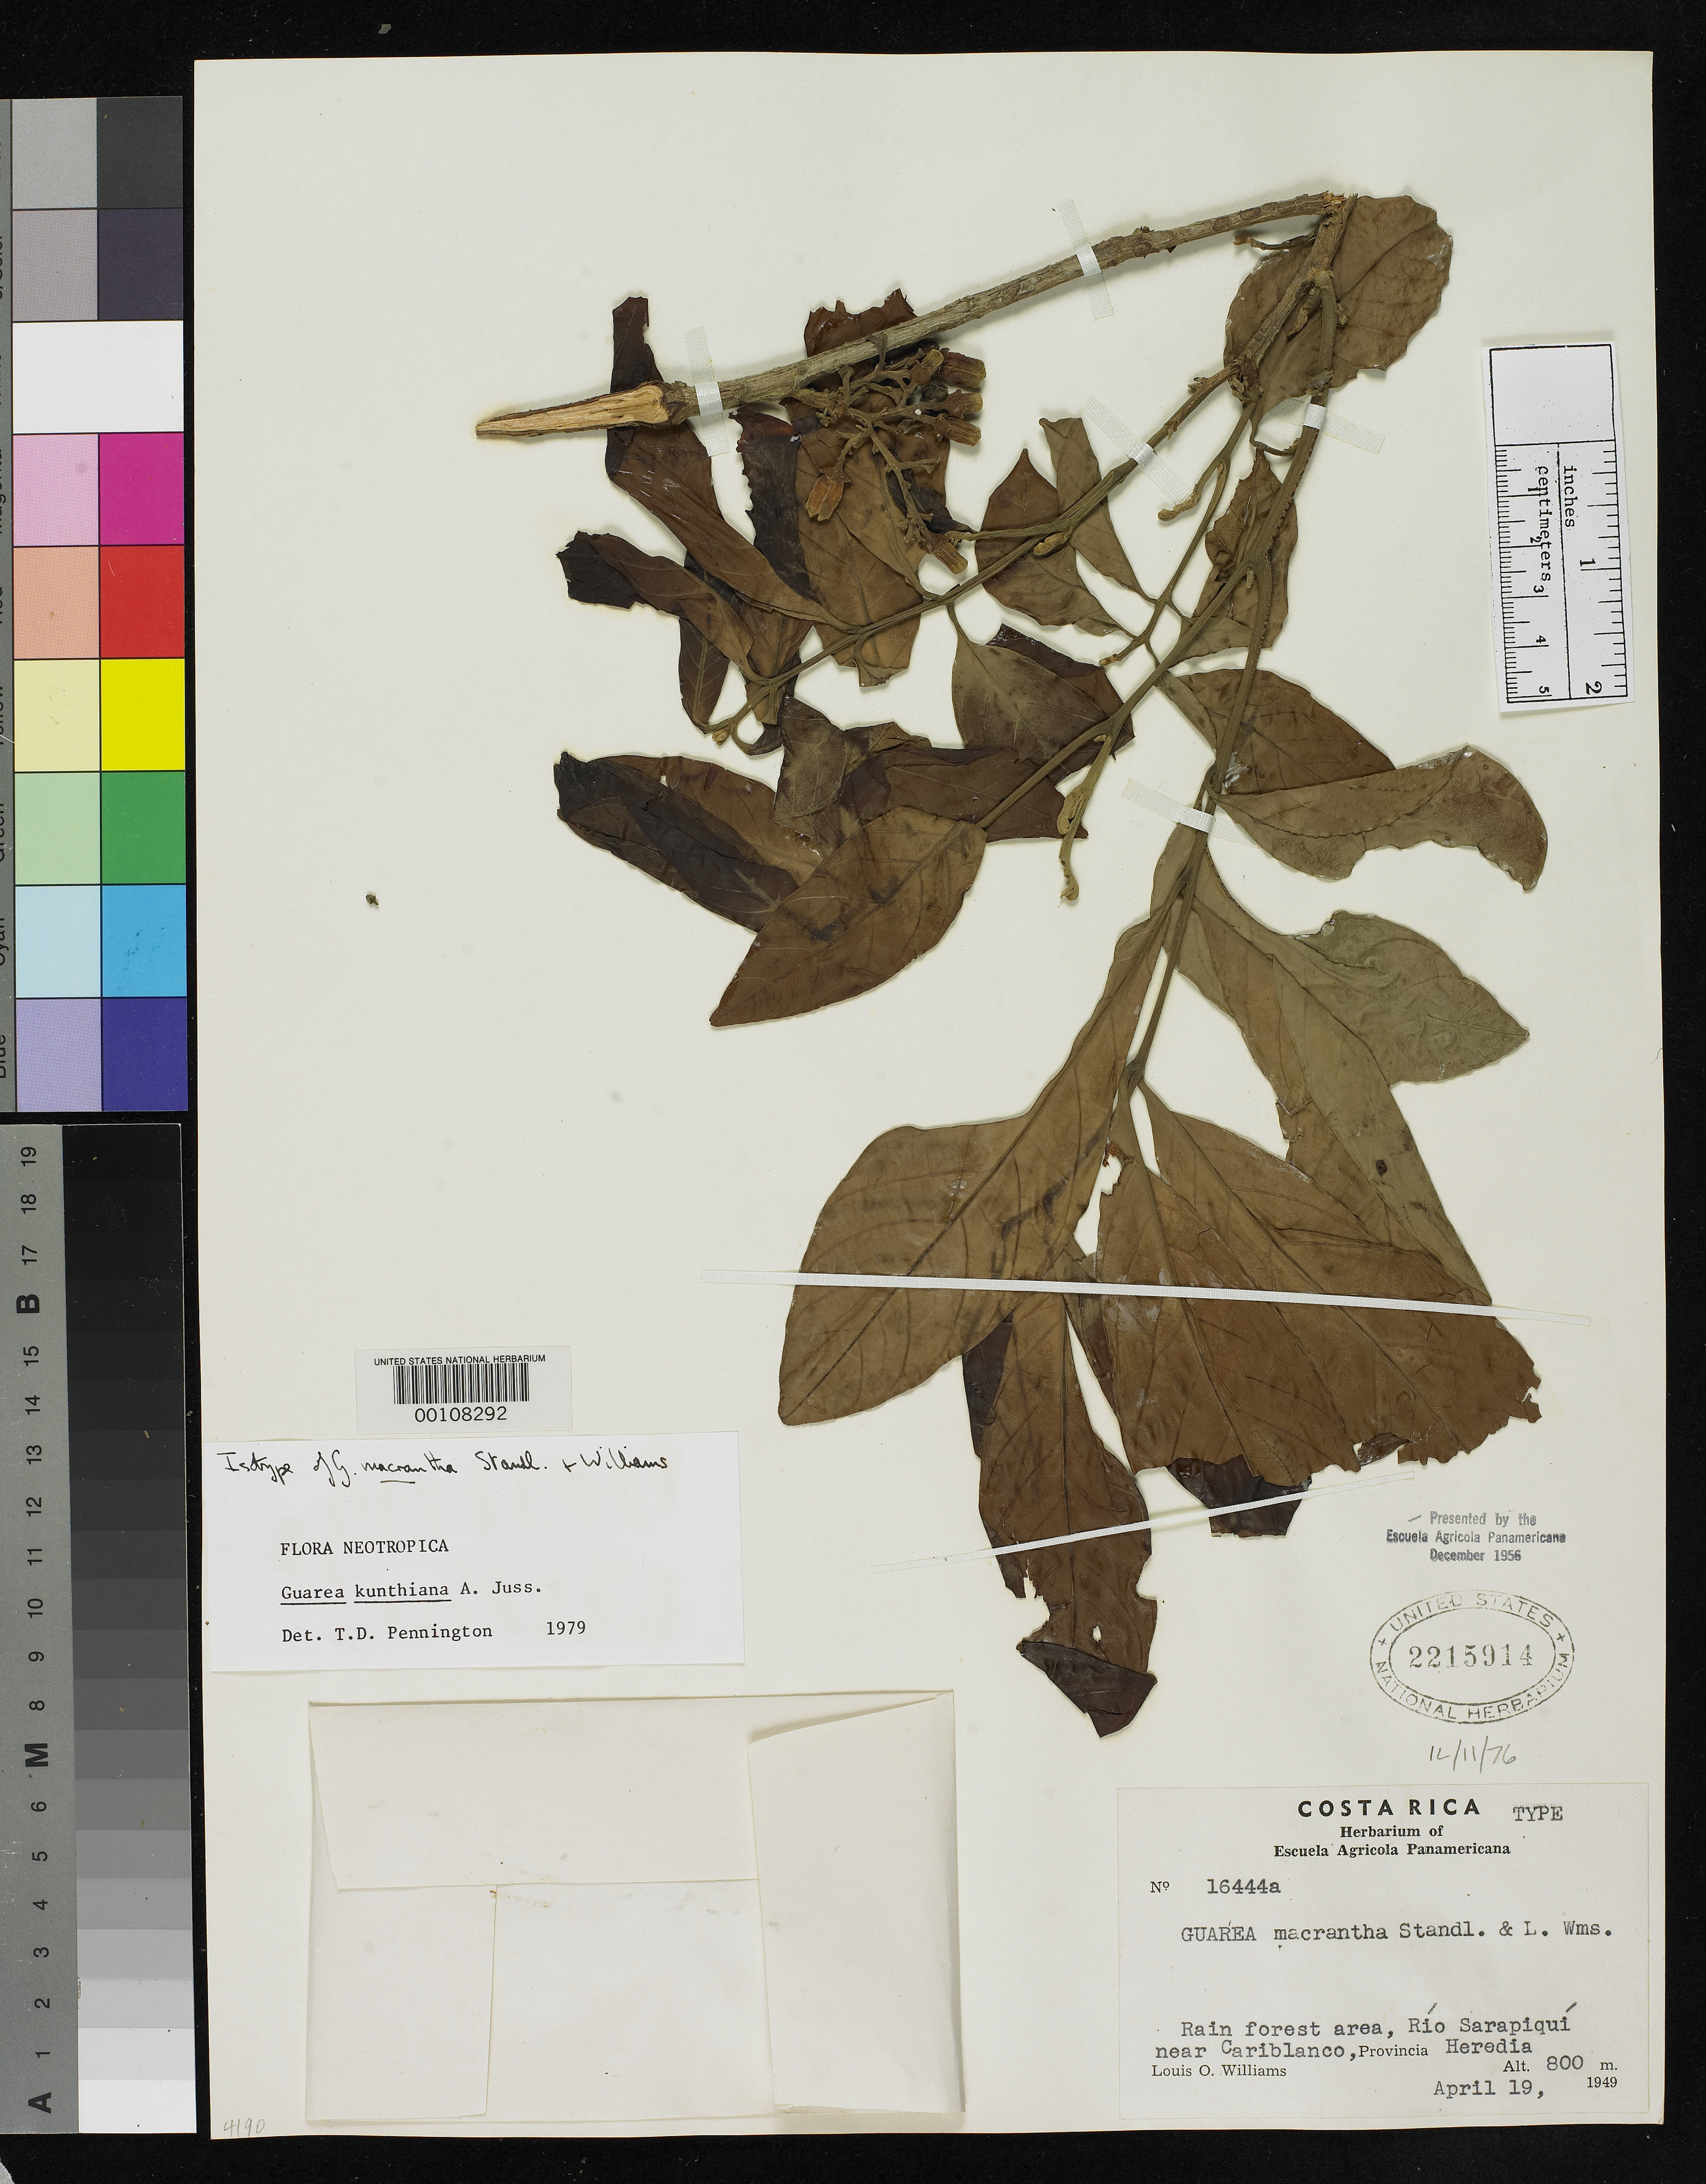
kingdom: Plantae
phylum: Tracheophyta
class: Magnoliopsida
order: Sapindales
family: Meliaceae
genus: Guarea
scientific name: Guarea macrantha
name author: Standl. & L.O. Williams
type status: Holotype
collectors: L. O. Williams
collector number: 16444 a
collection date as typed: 19 Apr 1949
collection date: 1949-04-19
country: Costa Rica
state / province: Heredia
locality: Rio Sarapigui near Cariblanco.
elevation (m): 800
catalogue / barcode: US 2215914